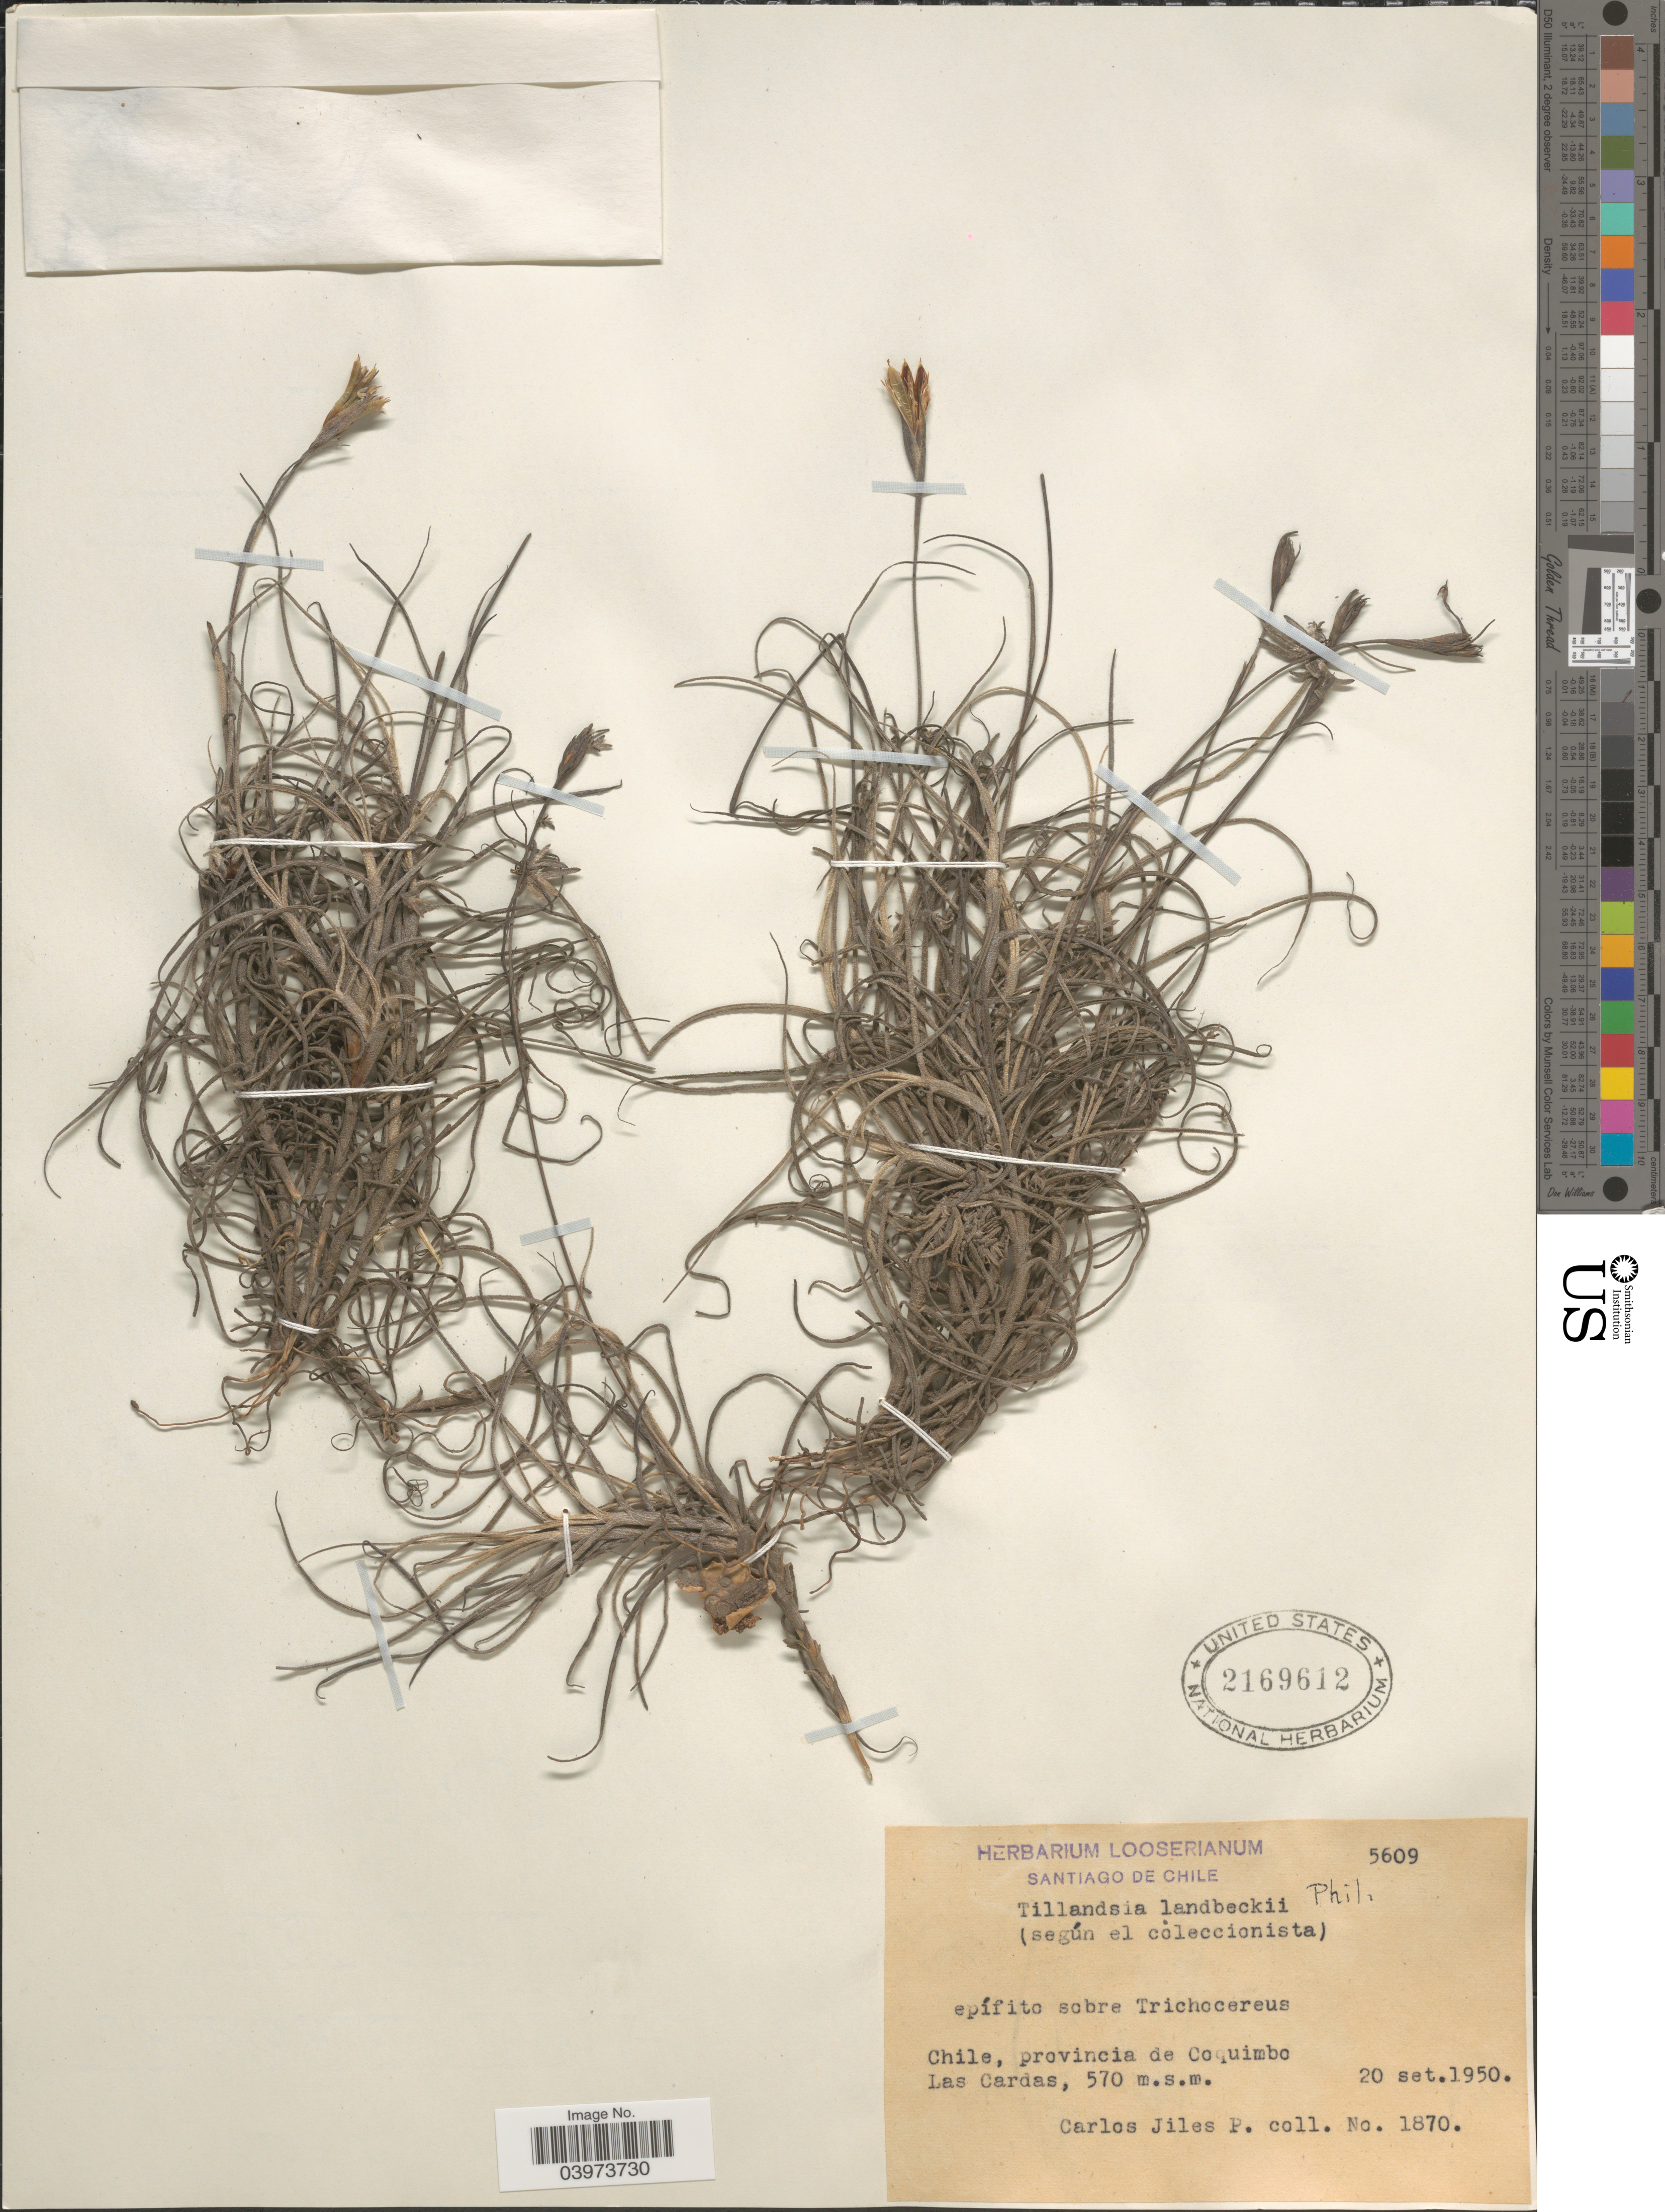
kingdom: Plantae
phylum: Tracheophyta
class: Liliopsida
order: Poales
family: Bromeliaceae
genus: Tillandsia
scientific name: Tillandsia landbeckii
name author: Phil.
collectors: C. Jiles P.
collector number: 1870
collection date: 1950-09-20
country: Chile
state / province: Coquimbo (IV)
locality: Las Cardas.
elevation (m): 570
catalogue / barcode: US 2169612